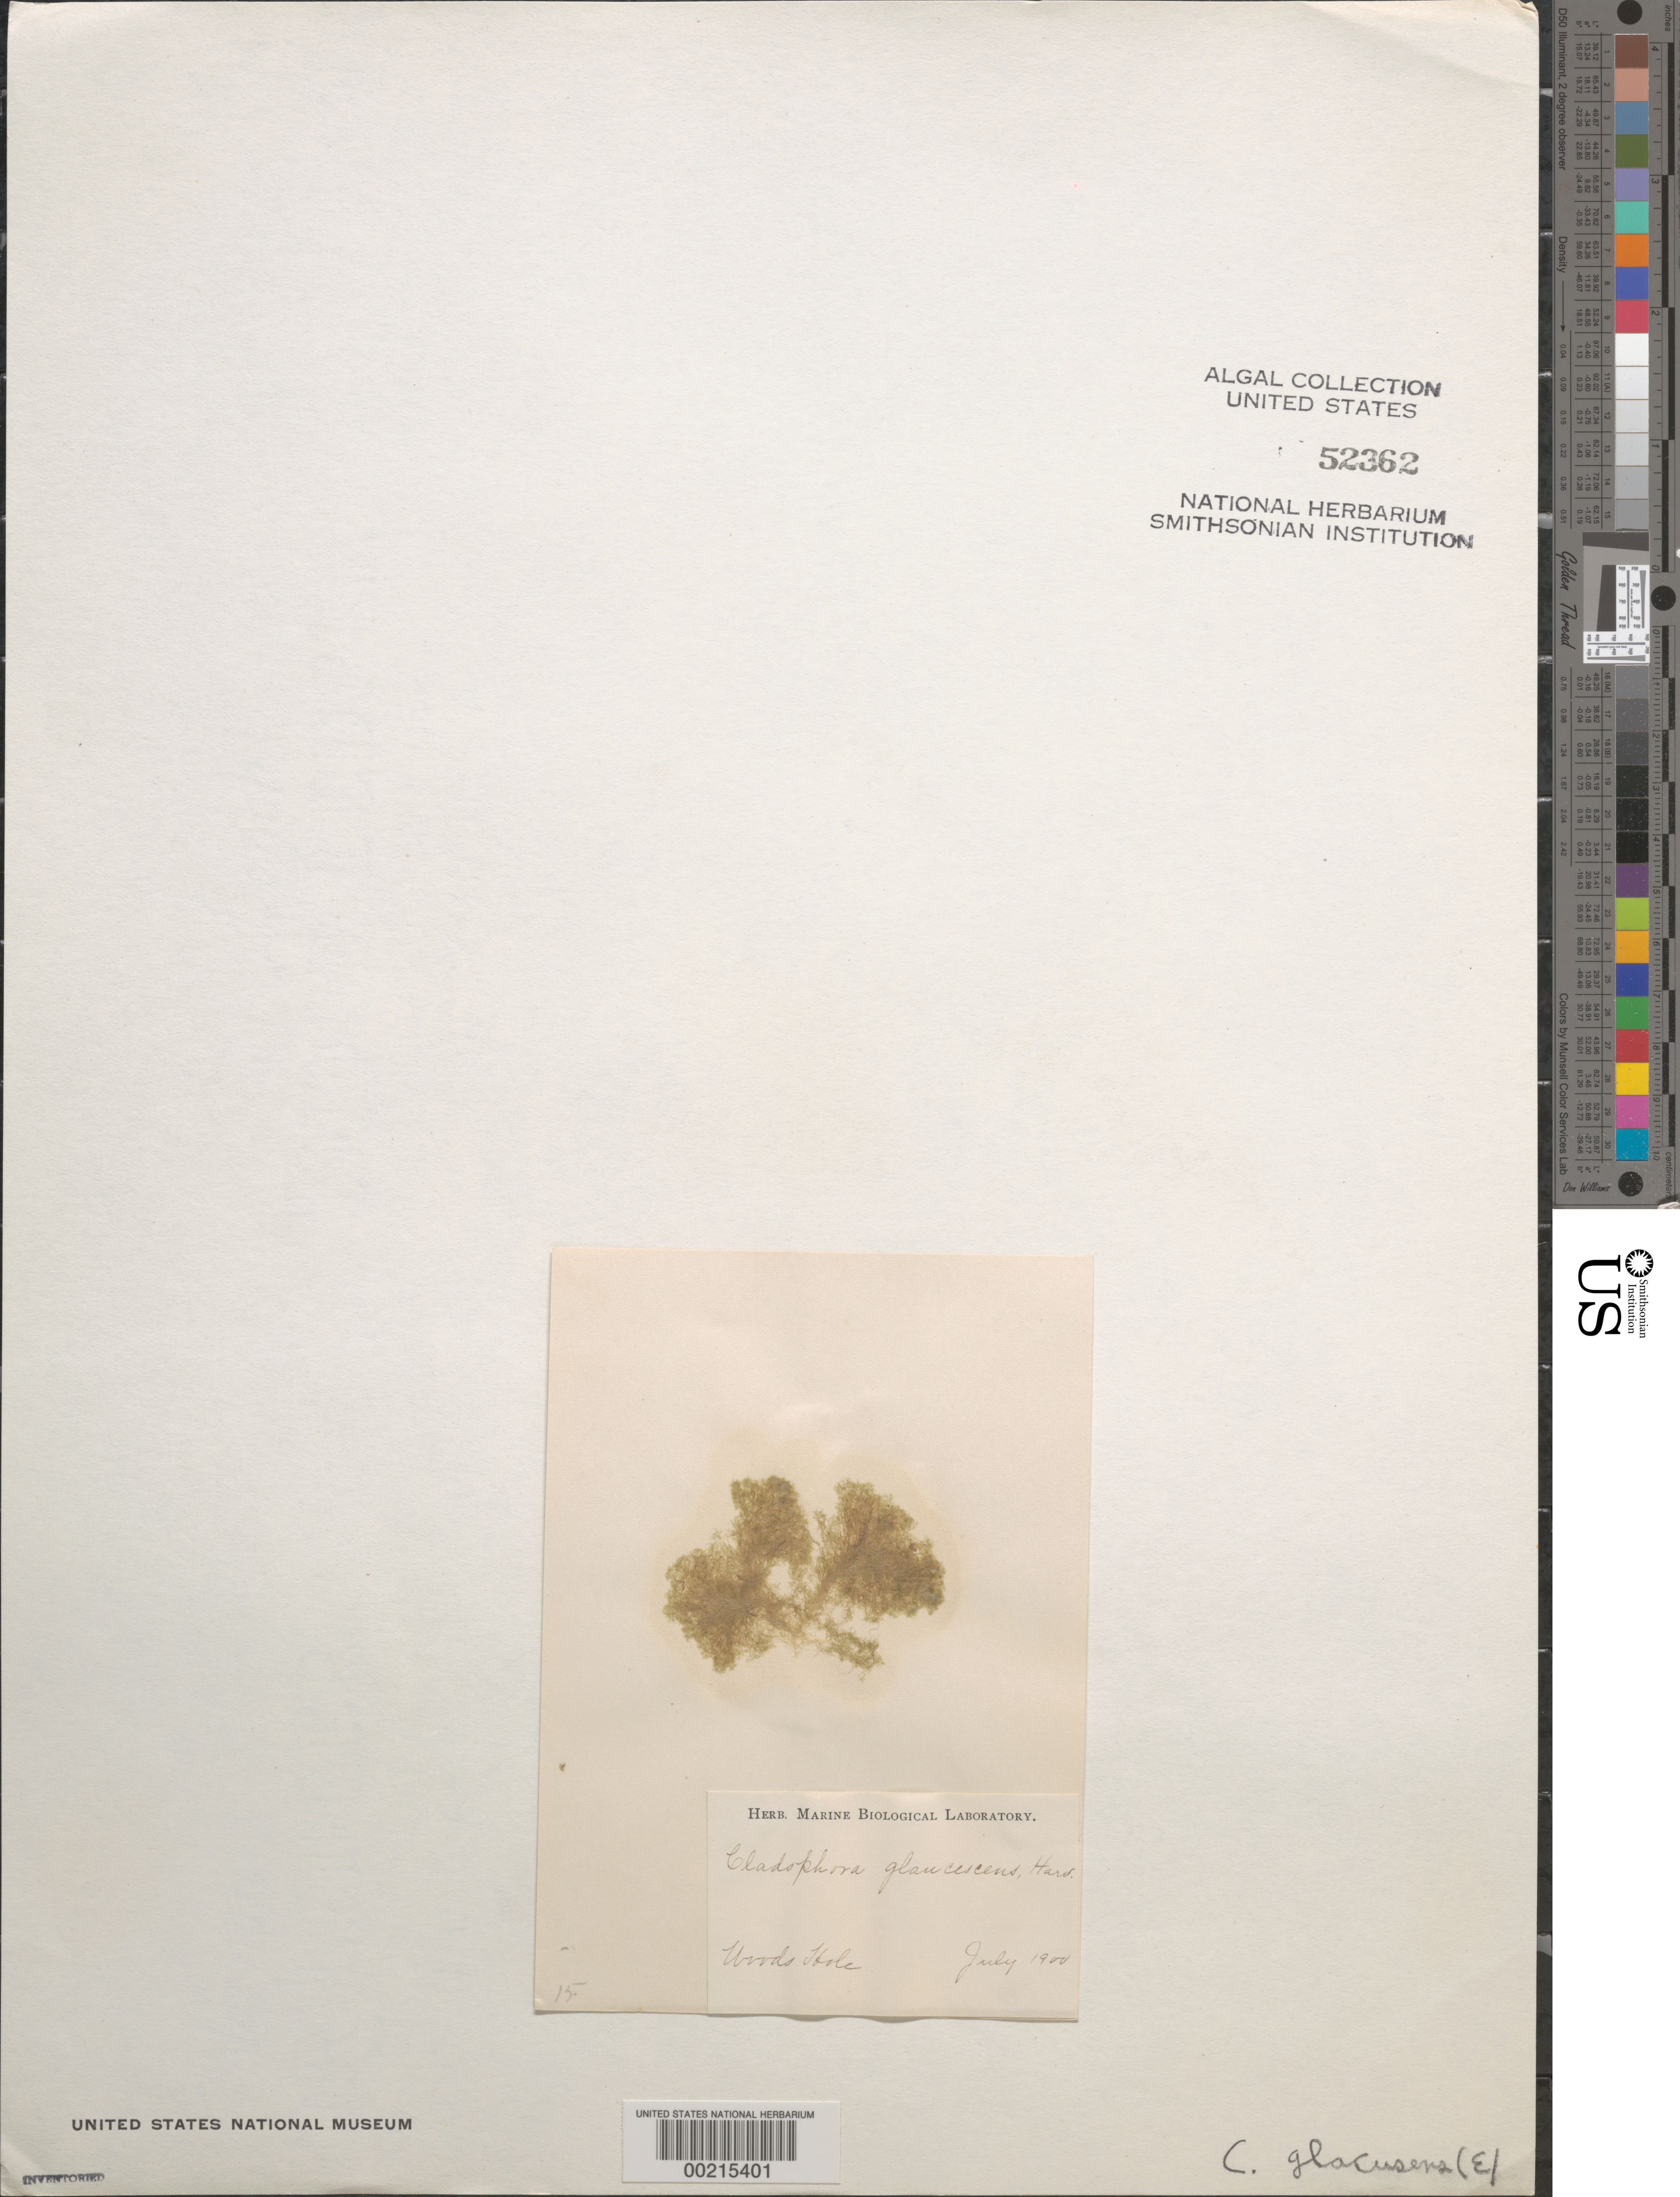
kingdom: Plantae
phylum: Chlorophyta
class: Ulvophyceae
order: Cladophorales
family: Cladophoraceae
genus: Cladophora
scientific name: Cladophora sericea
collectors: Marine Biological Lab (Herb.)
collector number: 15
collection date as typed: Jul 1900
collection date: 1900-07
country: United States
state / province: Massachusetts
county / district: Barnstable County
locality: Woods Hole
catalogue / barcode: US 52362